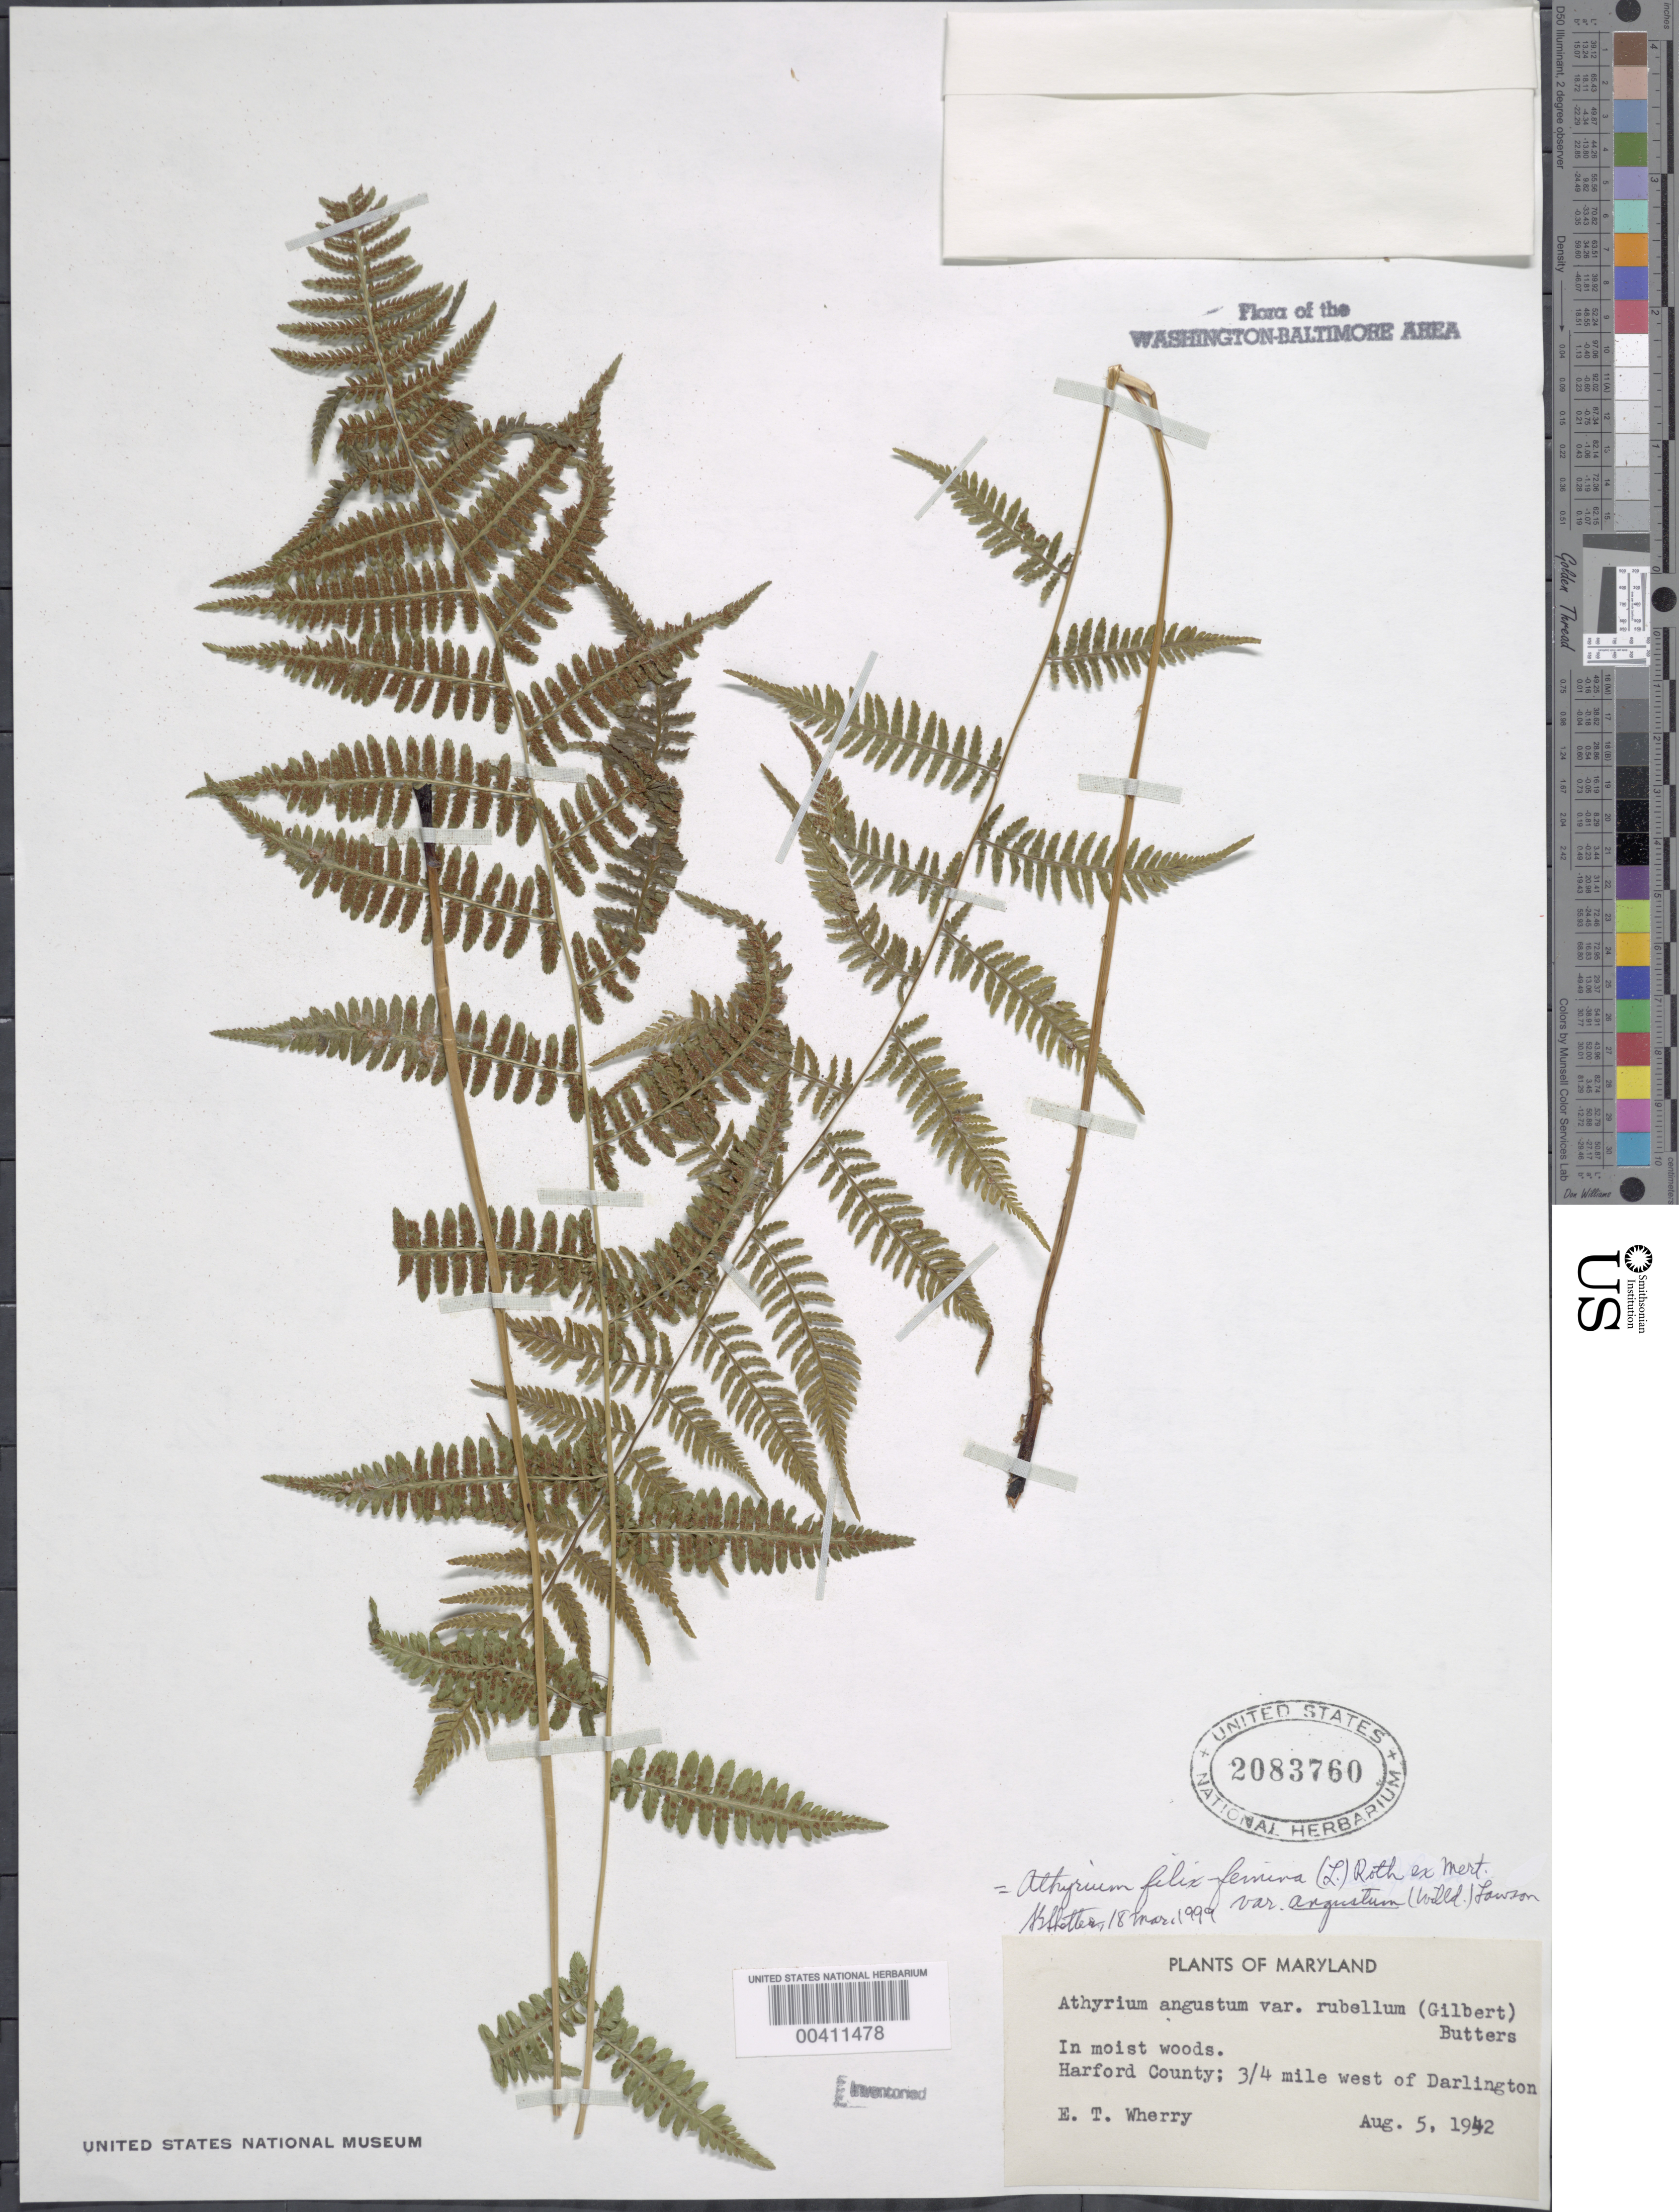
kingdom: Plantae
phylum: Tracheophyta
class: Polypodiopsida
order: Polypodiales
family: Athyriaceae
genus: Athyrium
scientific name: Athyrium filix-femina subsp. angustatum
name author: (Willd.) R.T. Clausen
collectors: E. T. Wherry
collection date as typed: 05 Aug 1942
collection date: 1942-08-05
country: United States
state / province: Maryland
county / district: Harford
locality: West of Darlington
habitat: In moist woods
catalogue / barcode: US 2083760